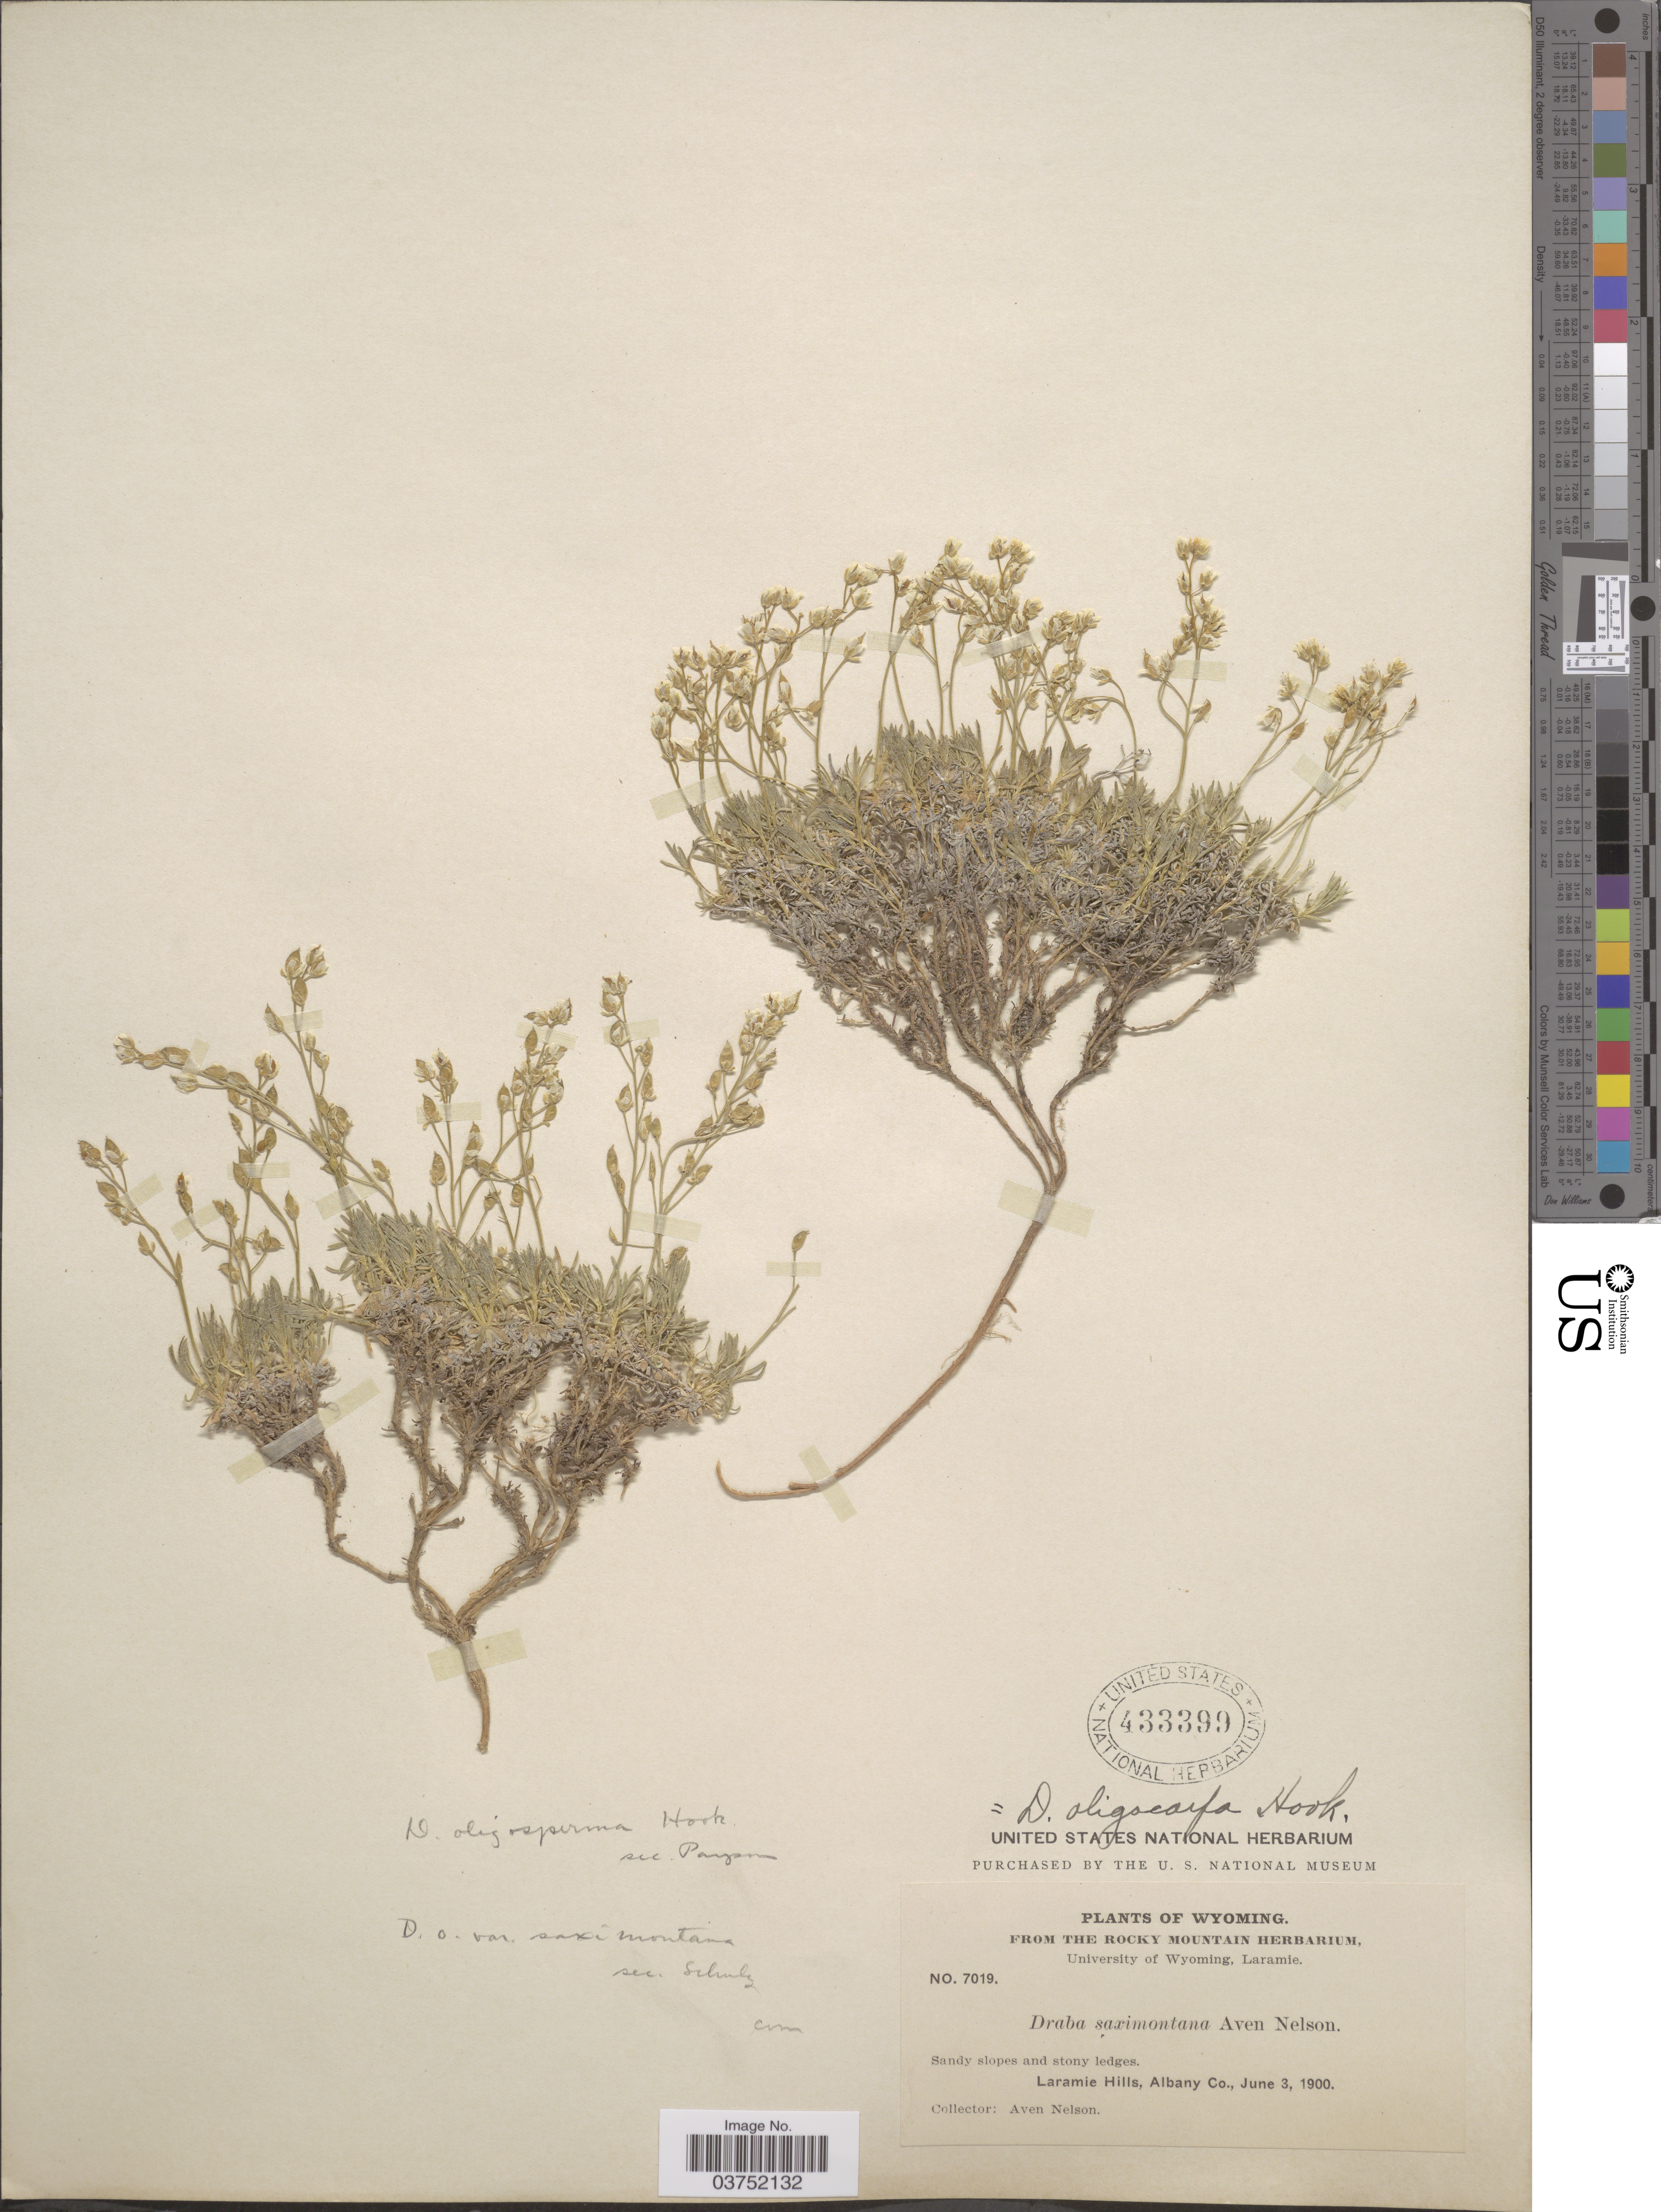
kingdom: Plantae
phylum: Tracheophyta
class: Magnoliopsida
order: Brassicales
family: Brassicaceae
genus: Draba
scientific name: Draba oligosperma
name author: Hook.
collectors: A. Nelson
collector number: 7019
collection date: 1900-06-03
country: United States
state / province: Wyoming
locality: Sandy slopes and stony ledges. Laramie Hills, Albany Co.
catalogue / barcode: US 433399